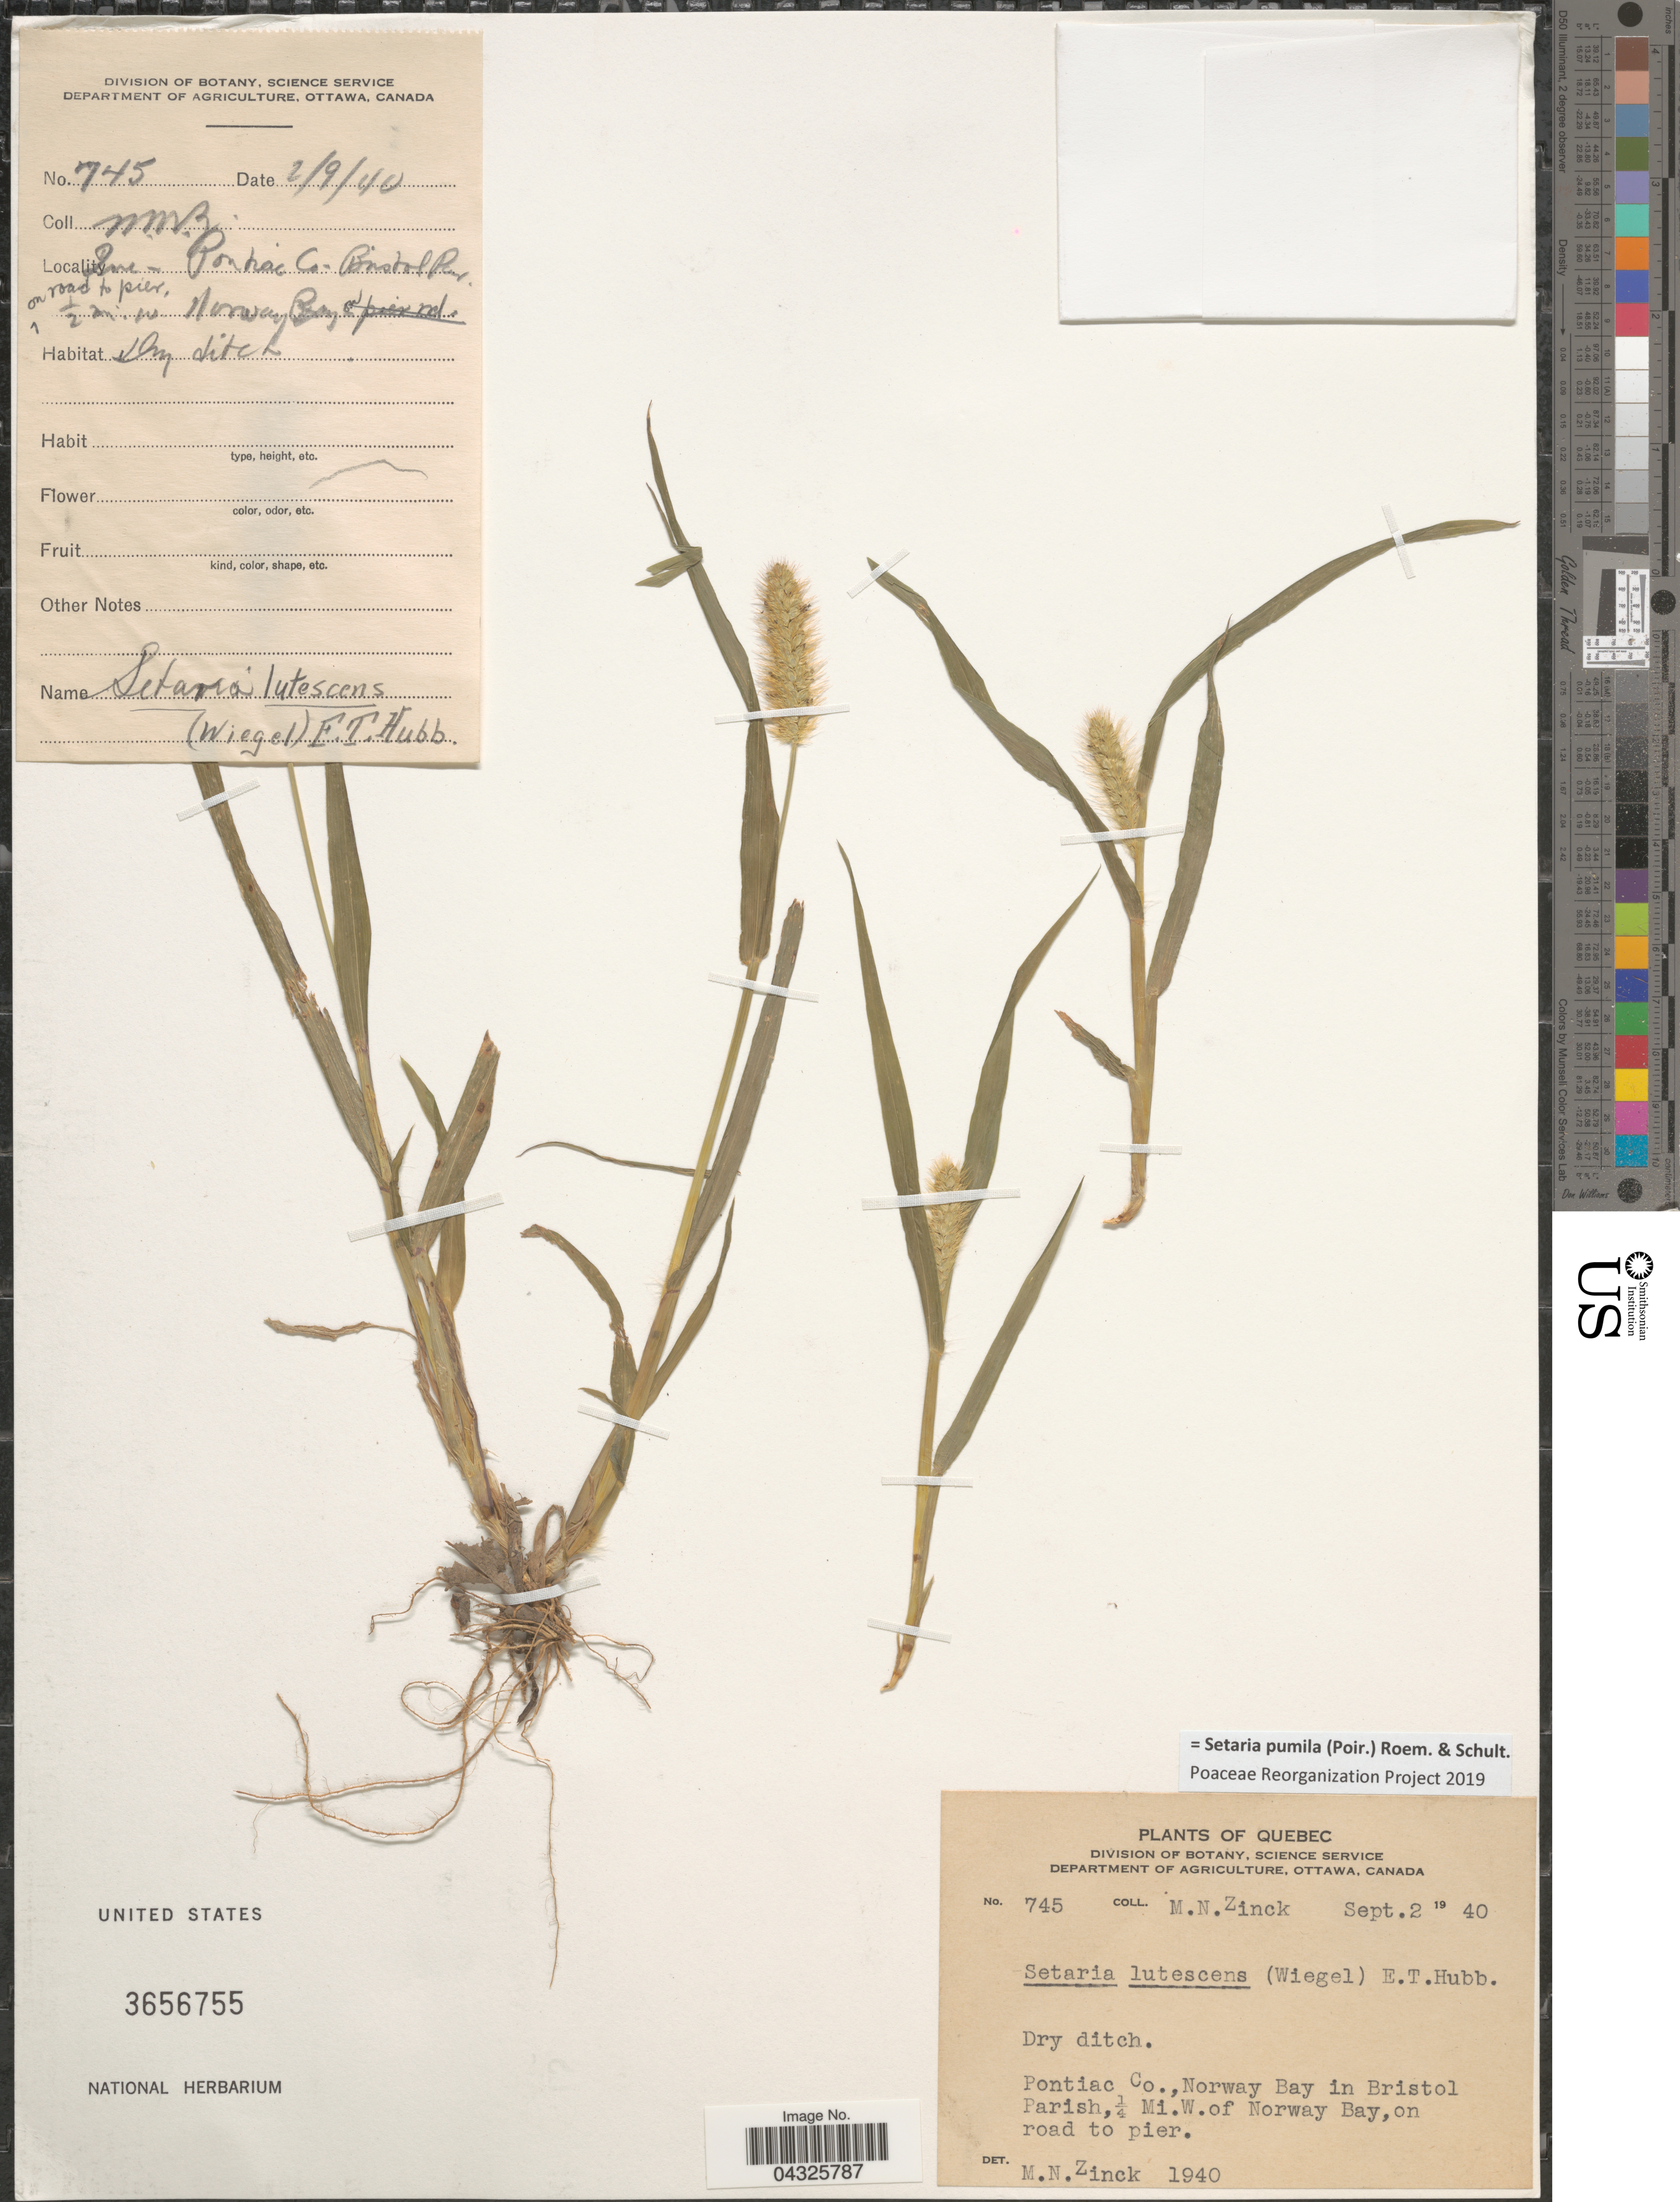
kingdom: Plantae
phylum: Tracheophyta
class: Liliopsida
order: Poales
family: Poaceae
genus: Setaria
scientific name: Setaria pumila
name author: (Poir.) Roem. & Schult.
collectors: M. Zinck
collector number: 745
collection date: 1940-09-02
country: Canada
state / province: Quebec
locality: Dry ditch. Pontiac Co., Norway Bay in Bristol Parish, ¼ Mi.W.of Norway Bay, on road to pier.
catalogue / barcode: US 3656755